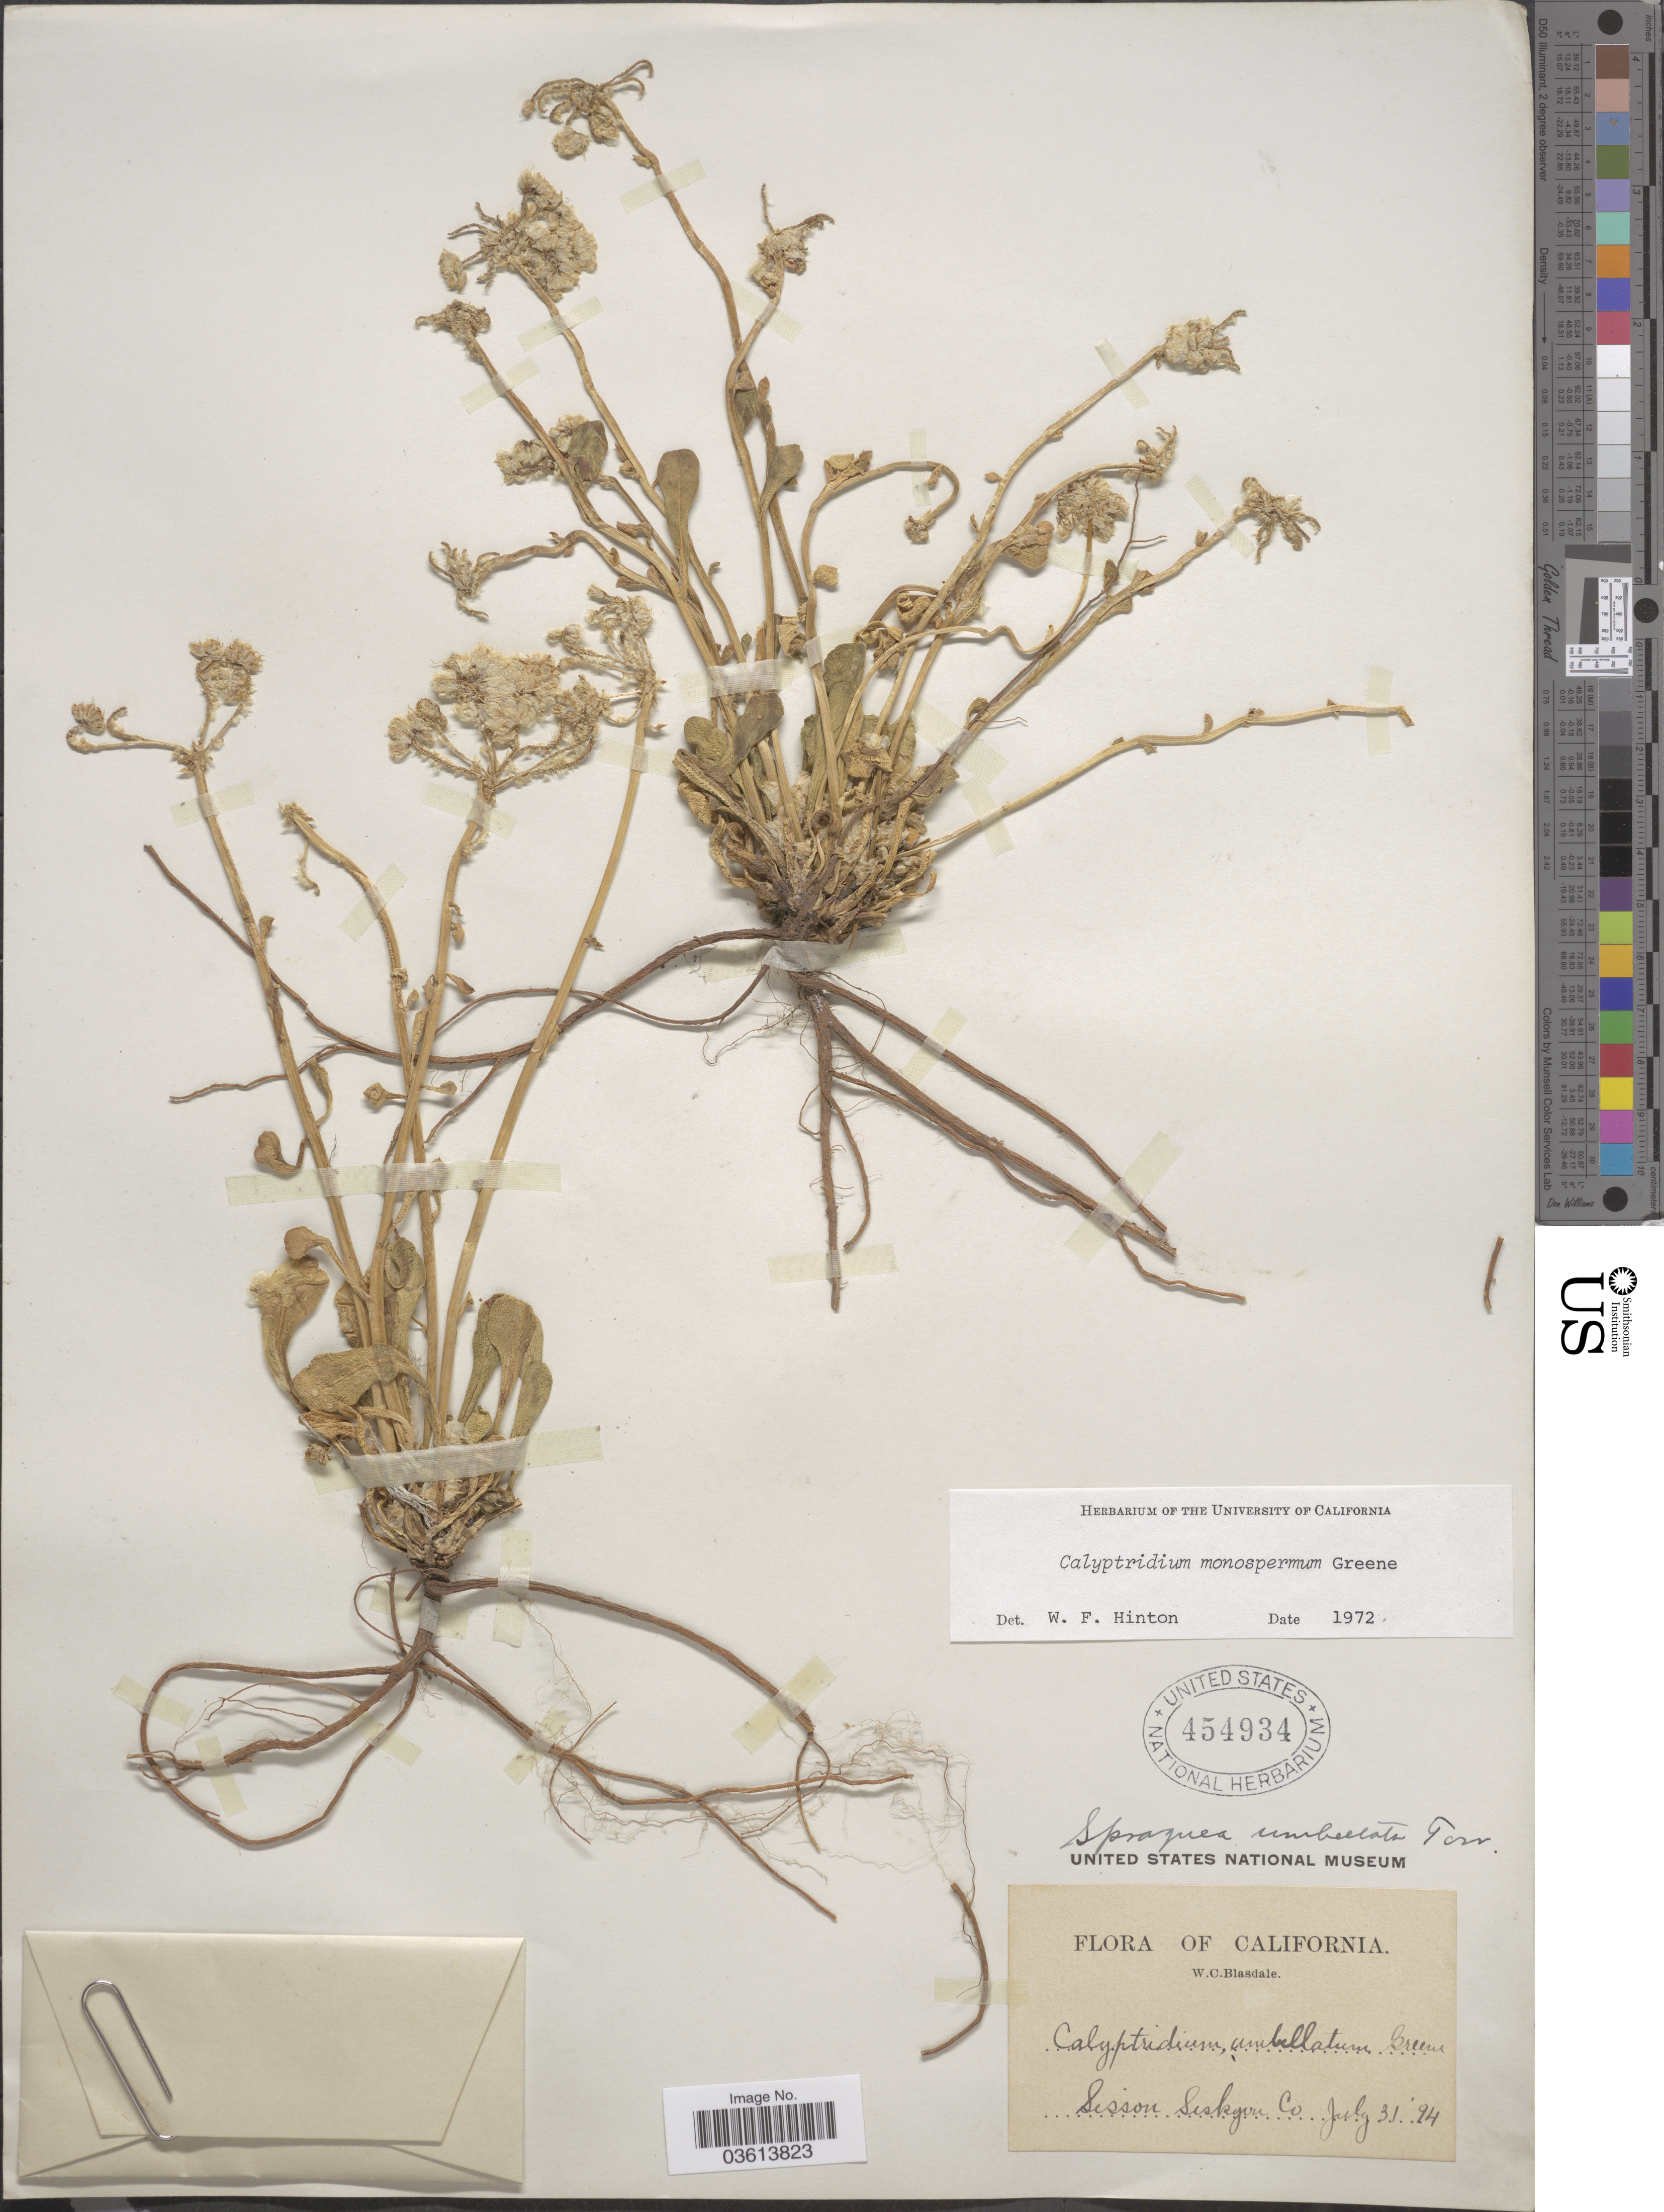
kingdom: Plantae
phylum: Tracheophyta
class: Magnoliopsida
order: Caryophyllales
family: Montiaceae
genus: Calyptridium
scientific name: Calyptridium monospermum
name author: Greene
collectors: W. Blasdale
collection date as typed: Transcribed d/m/y: 31/7/94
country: United States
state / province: California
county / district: Siskiyou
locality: Sisson Siskiyou Co.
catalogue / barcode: US 454934